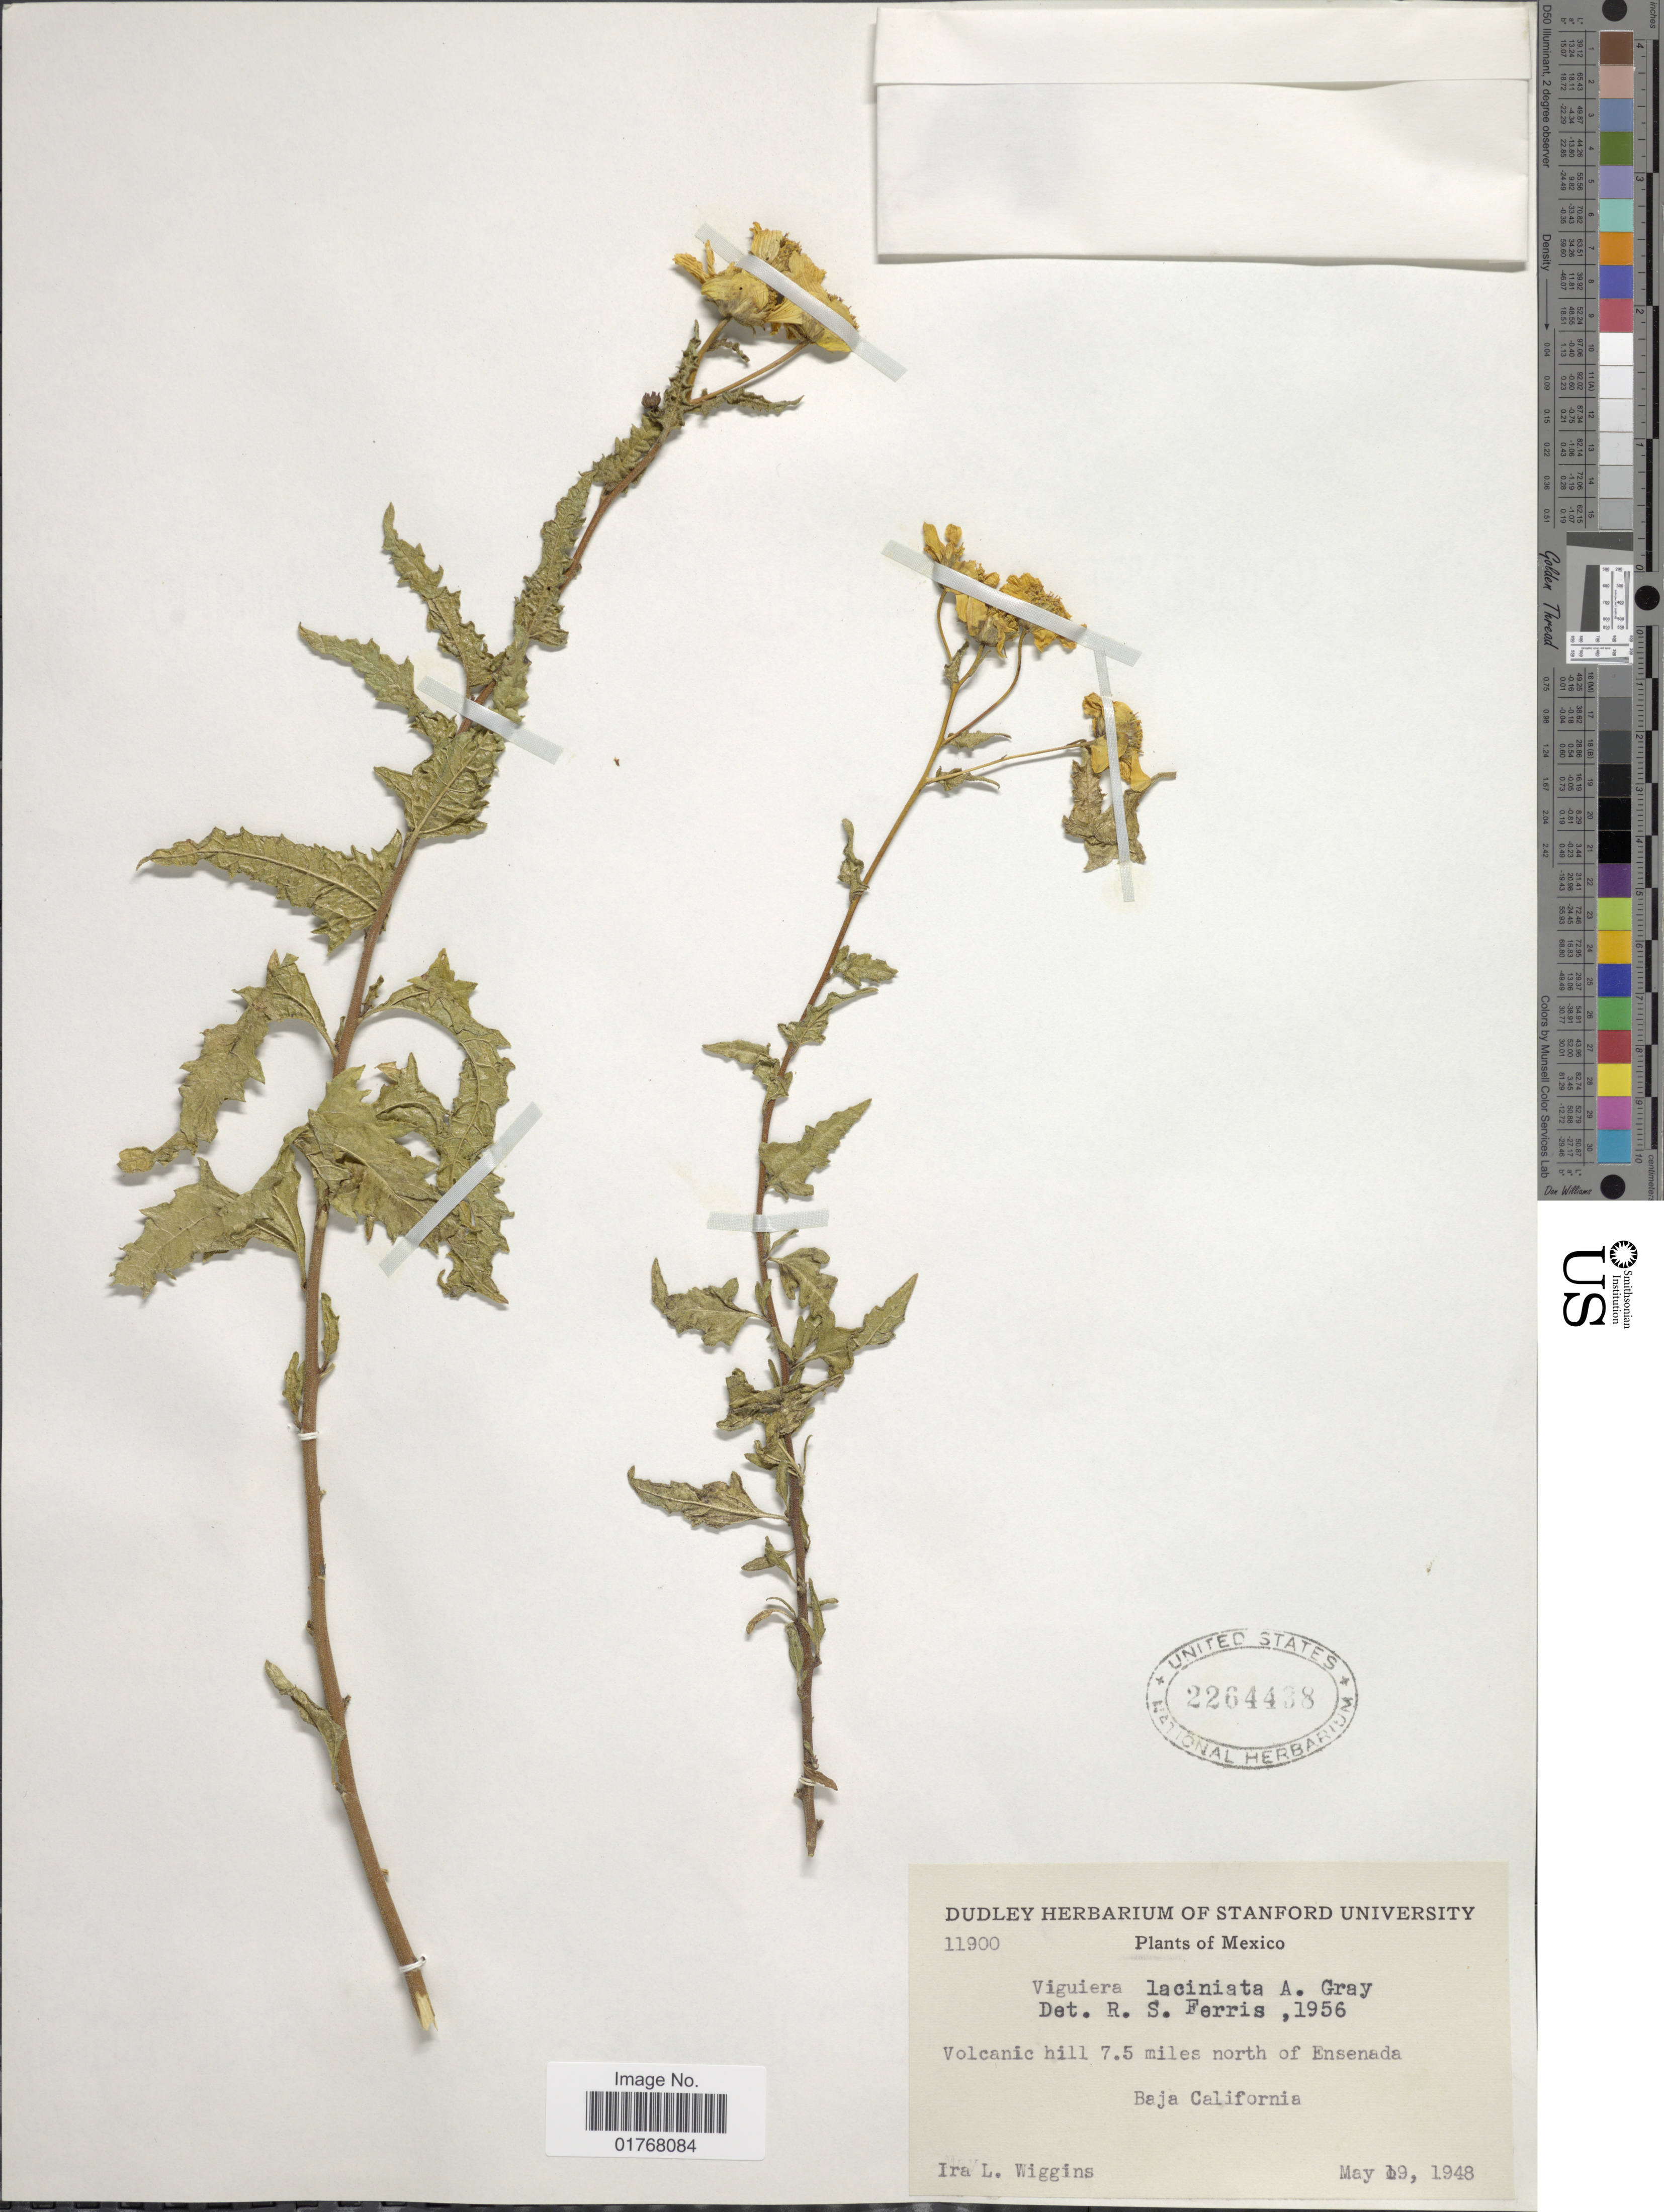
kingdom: Plantae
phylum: Tracheophyta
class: Magnoliopsida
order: Asterales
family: Asteraceae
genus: Viguiera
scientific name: Viguiera laciniata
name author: A. Gray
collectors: I. L. Wiggins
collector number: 11900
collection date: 1948-05-19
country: Mexico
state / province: Baja California Sur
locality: Volcanic hill 7.5 miles north of Ensenada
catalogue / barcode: US 2264438